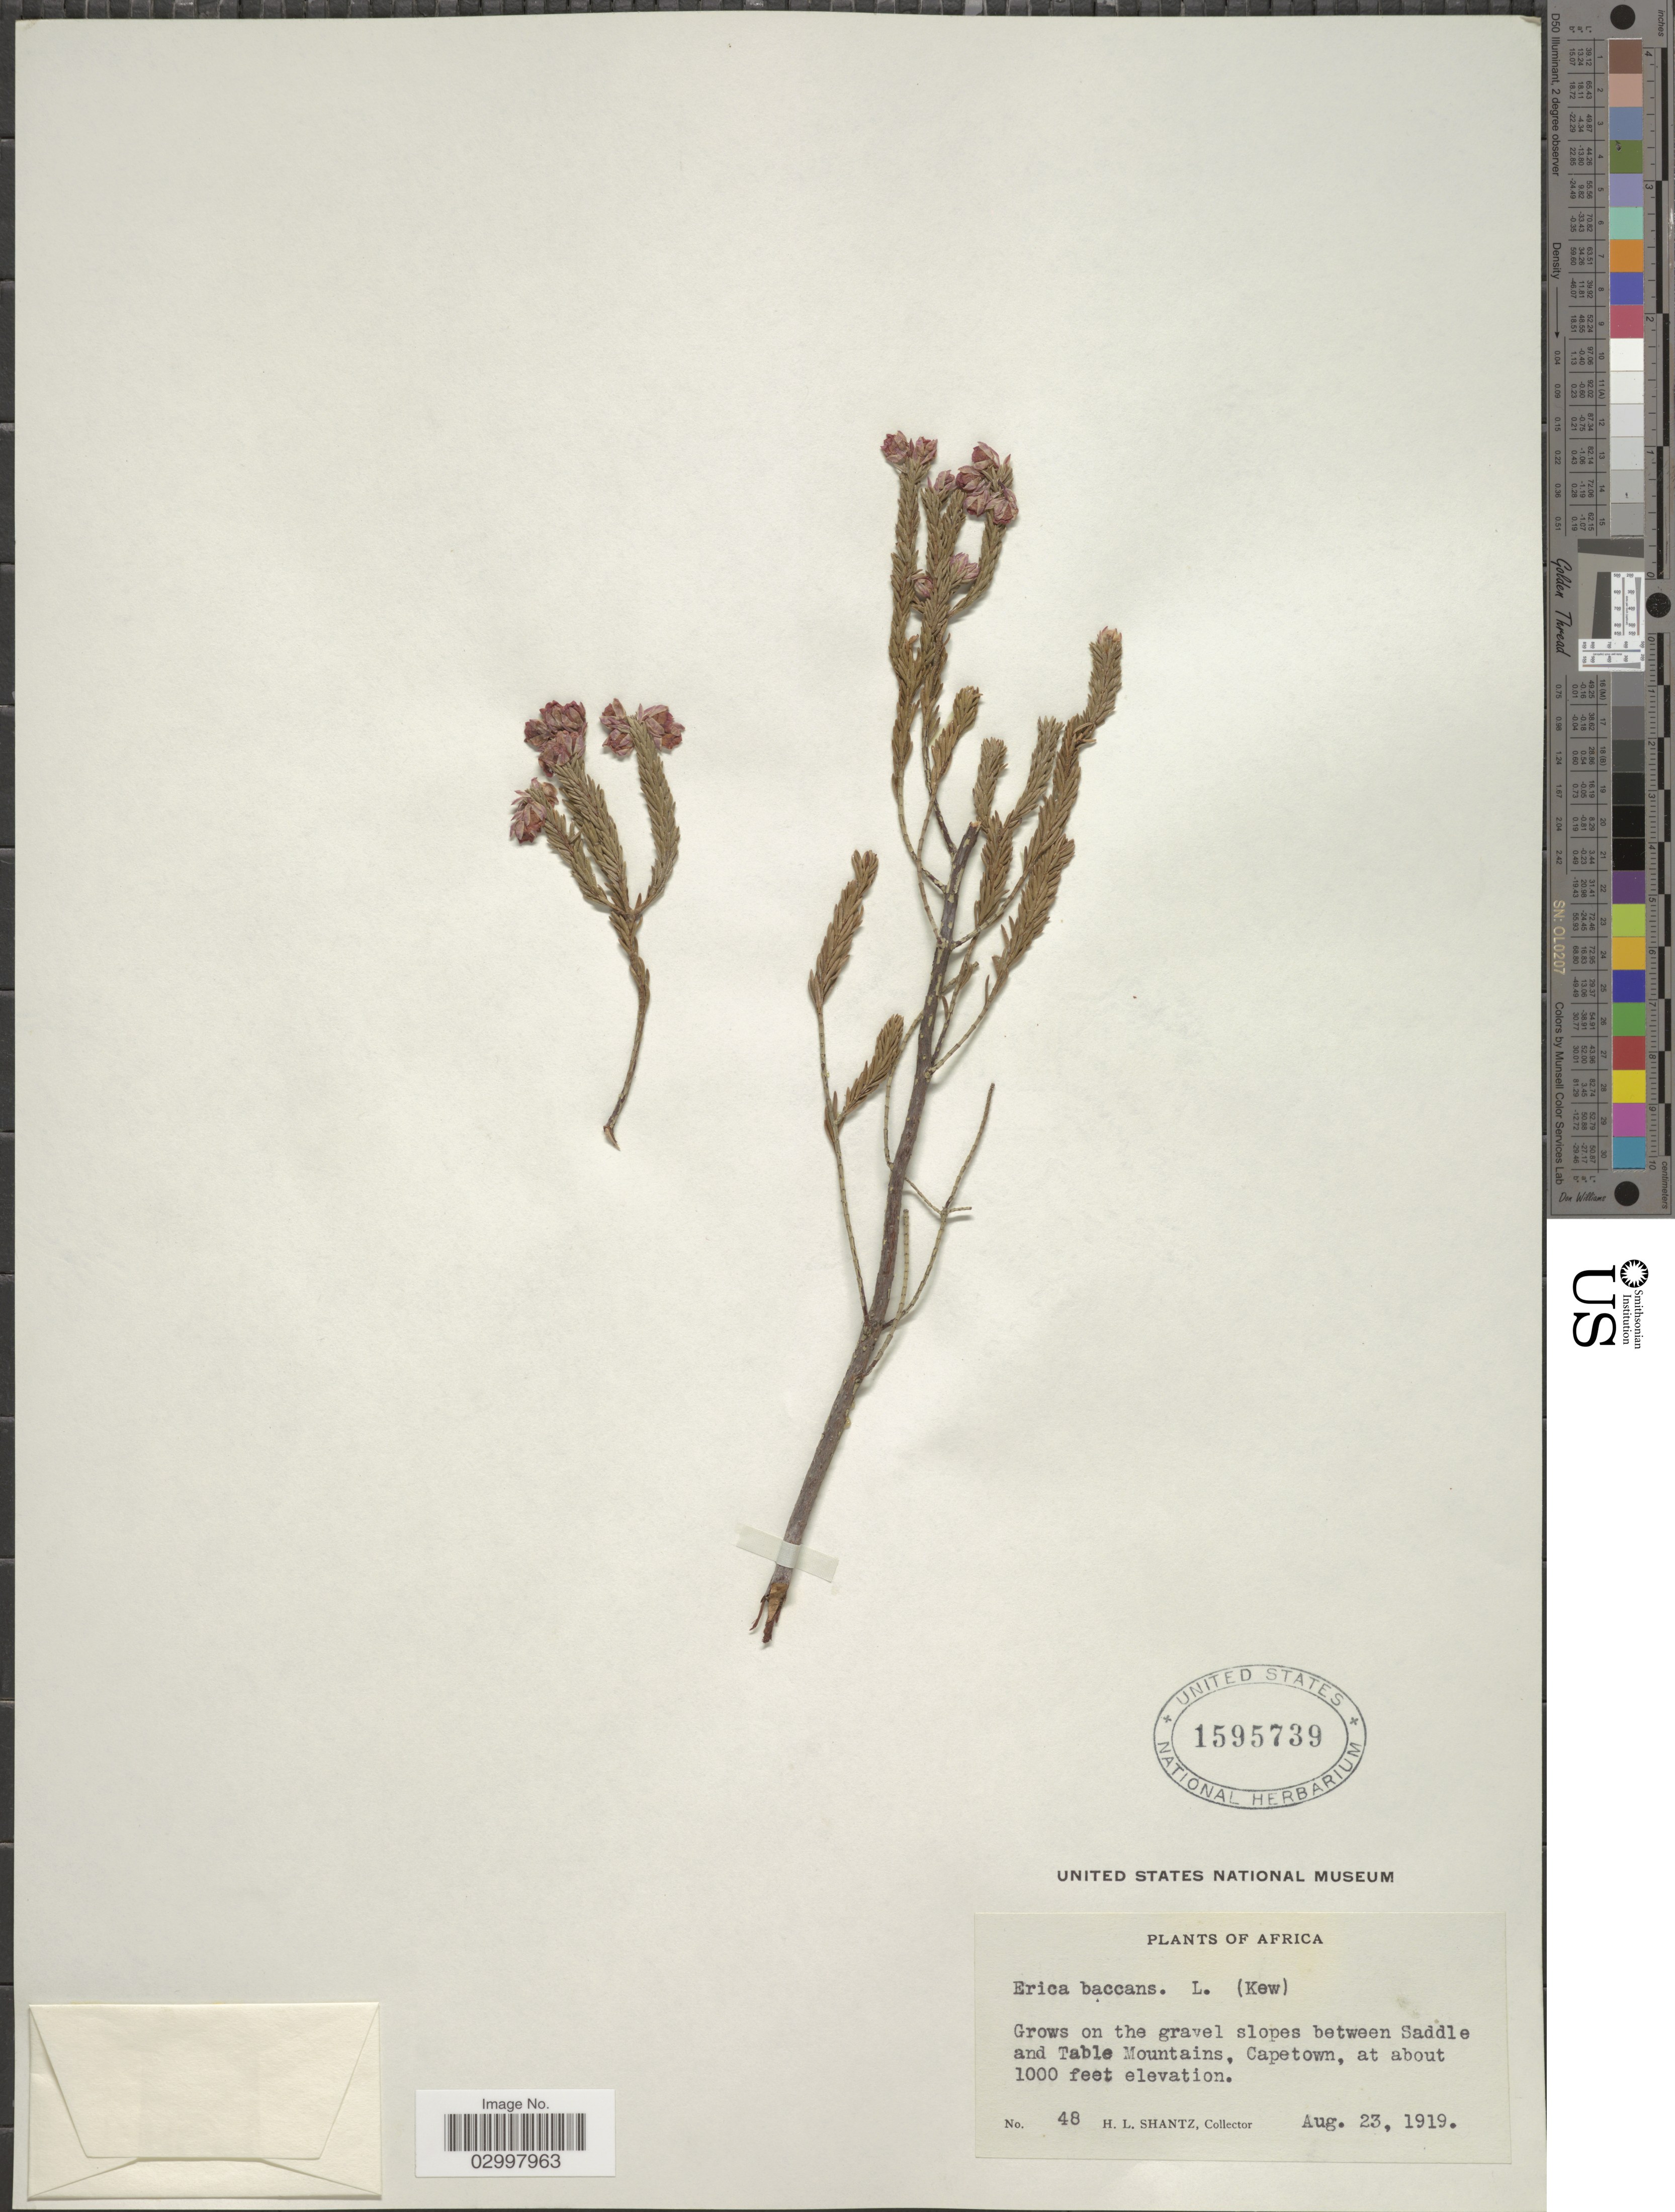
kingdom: Plantae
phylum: Tracheophyta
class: Magnoliopsida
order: Ericales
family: Ericaceae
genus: Erica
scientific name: Erica baccans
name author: L.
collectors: H. Shantz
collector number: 48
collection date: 1919-08-23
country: South Africa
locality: Grows on the gravel slopes between Saddle and Table Mountains, Capetown.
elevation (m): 305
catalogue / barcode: US 1595739